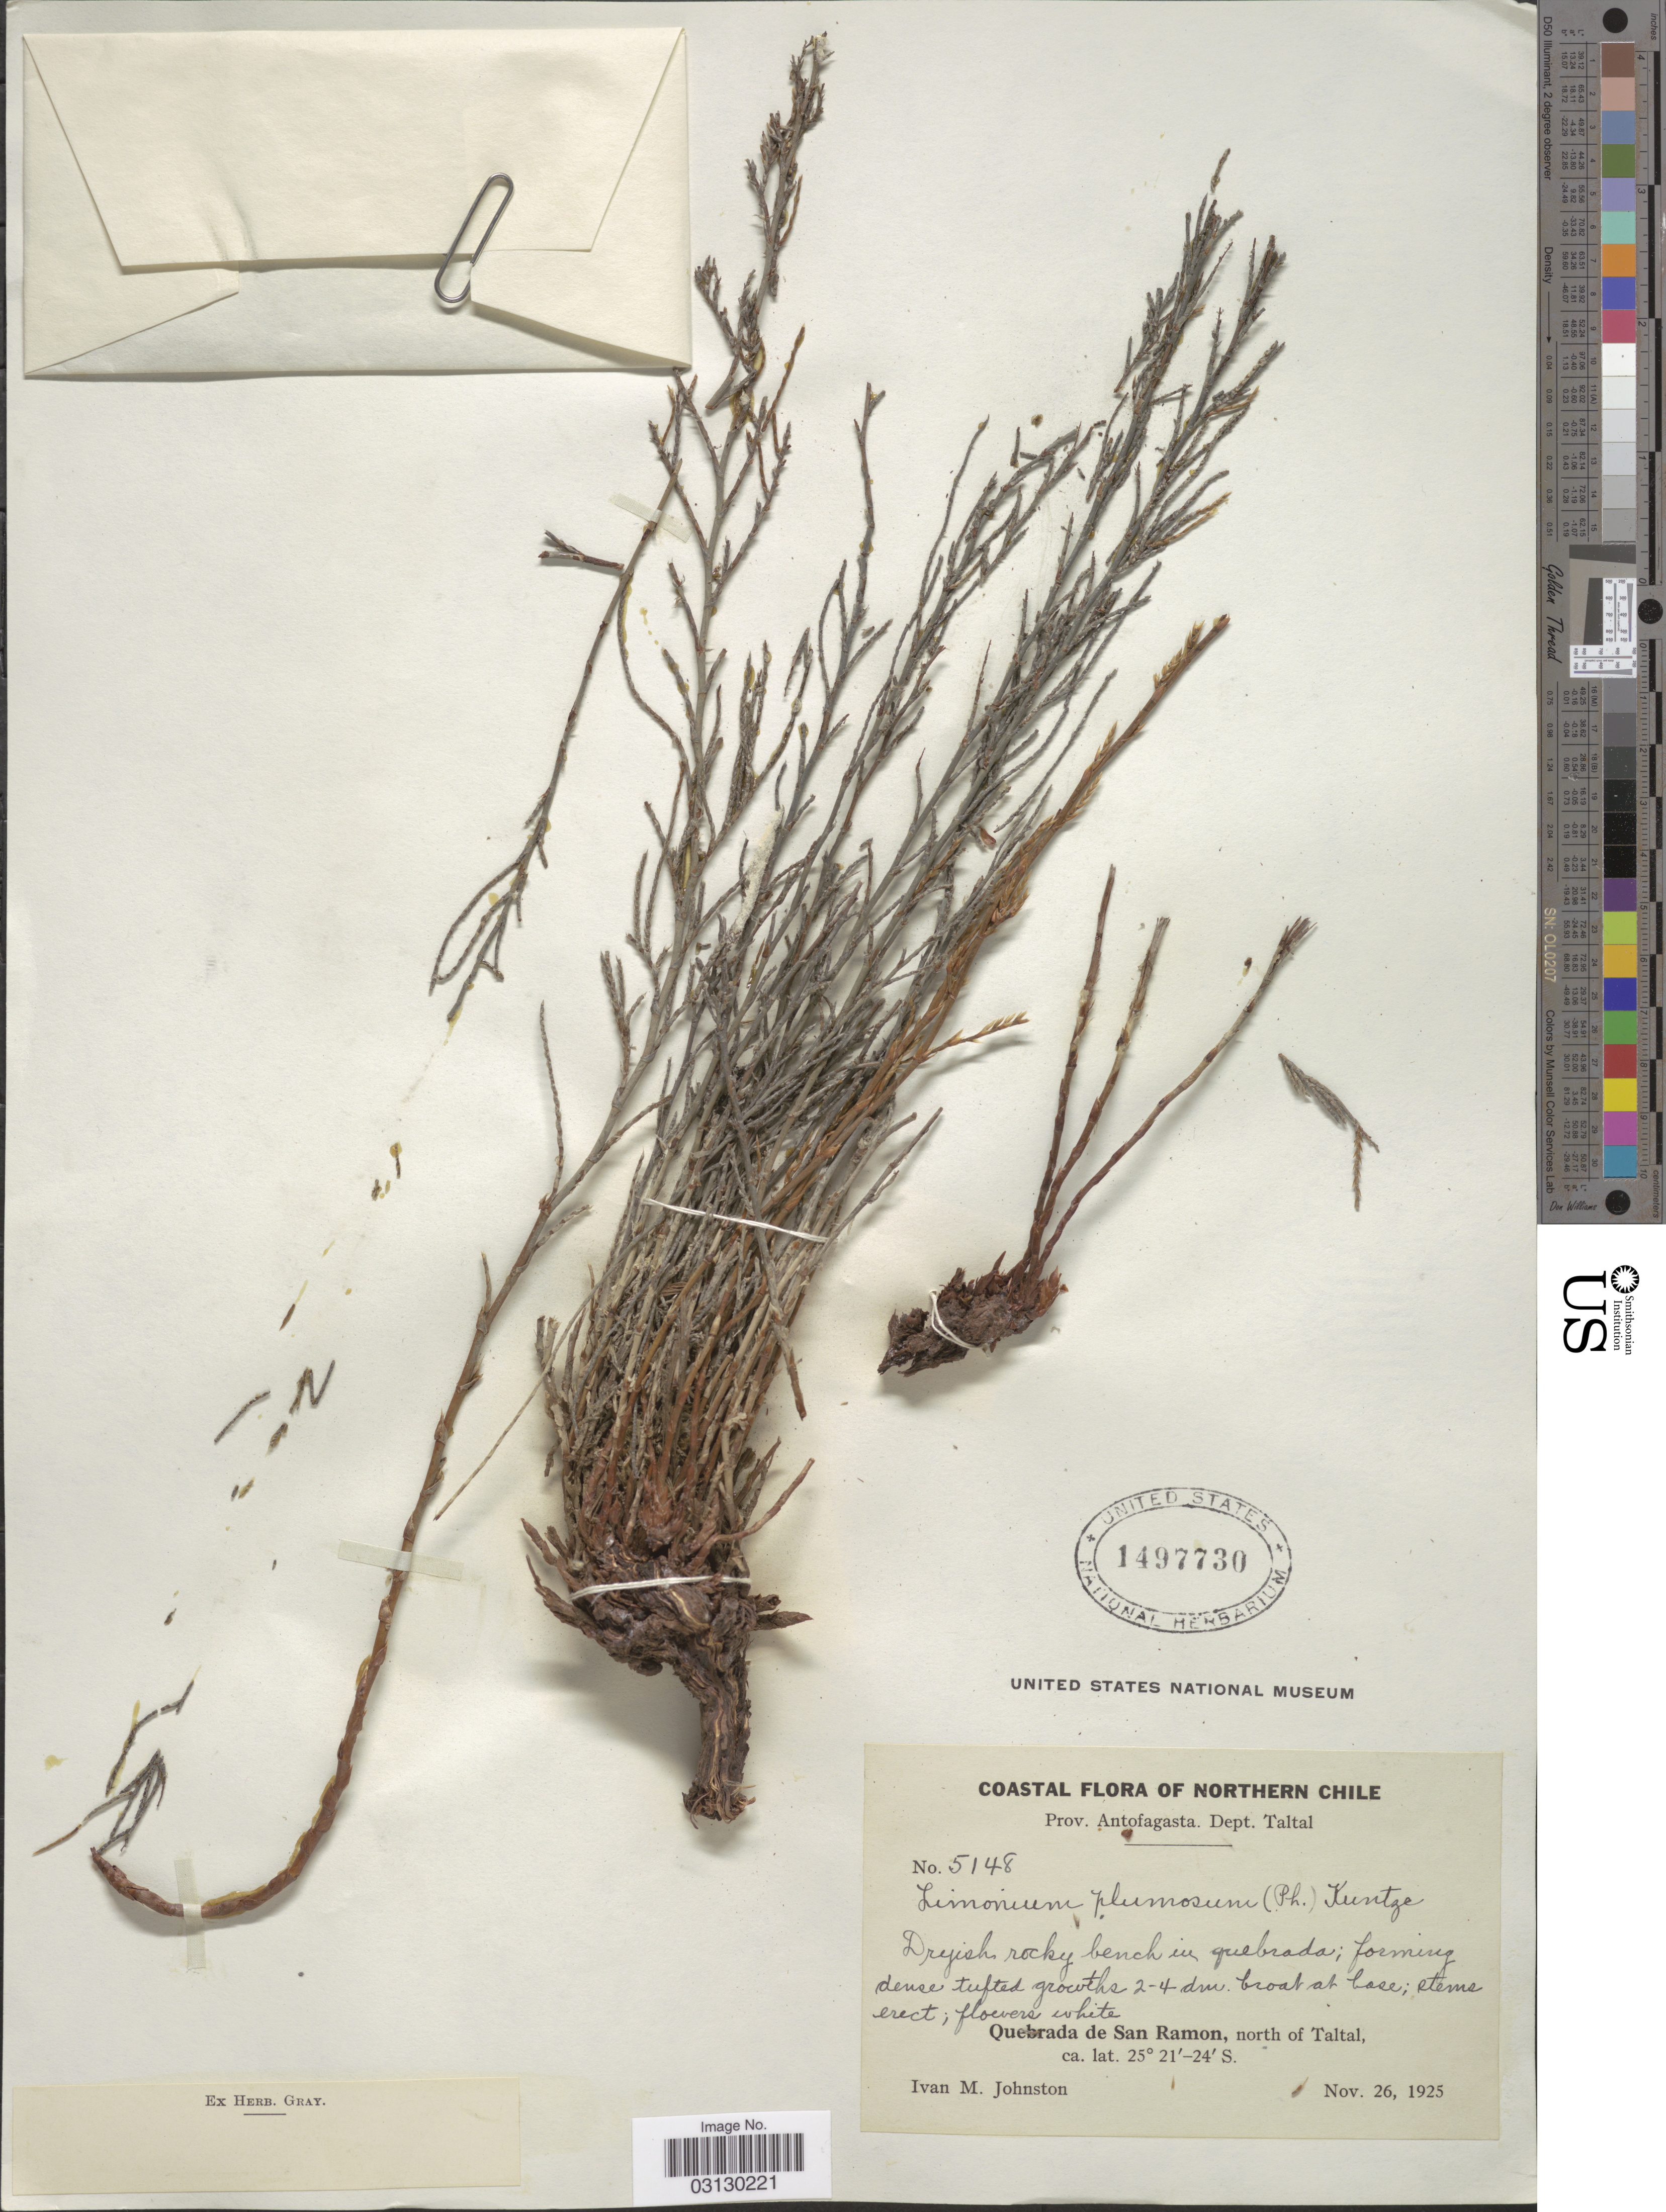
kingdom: Plantae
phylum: Tracheophyta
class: Magnoliopsida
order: Caryophyllales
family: Plumbaginaceae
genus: Bakerolimon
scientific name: Bakerolimon plumosum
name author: (Phil.) Lincz.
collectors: I.M. Johnston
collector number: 5148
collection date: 1925-11-26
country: Chile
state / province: Antofagasta (II)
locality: Northern Chile, Dept. Taltal, Quebrada de San Ramon, north of Taltal.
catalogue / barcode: US 1497730